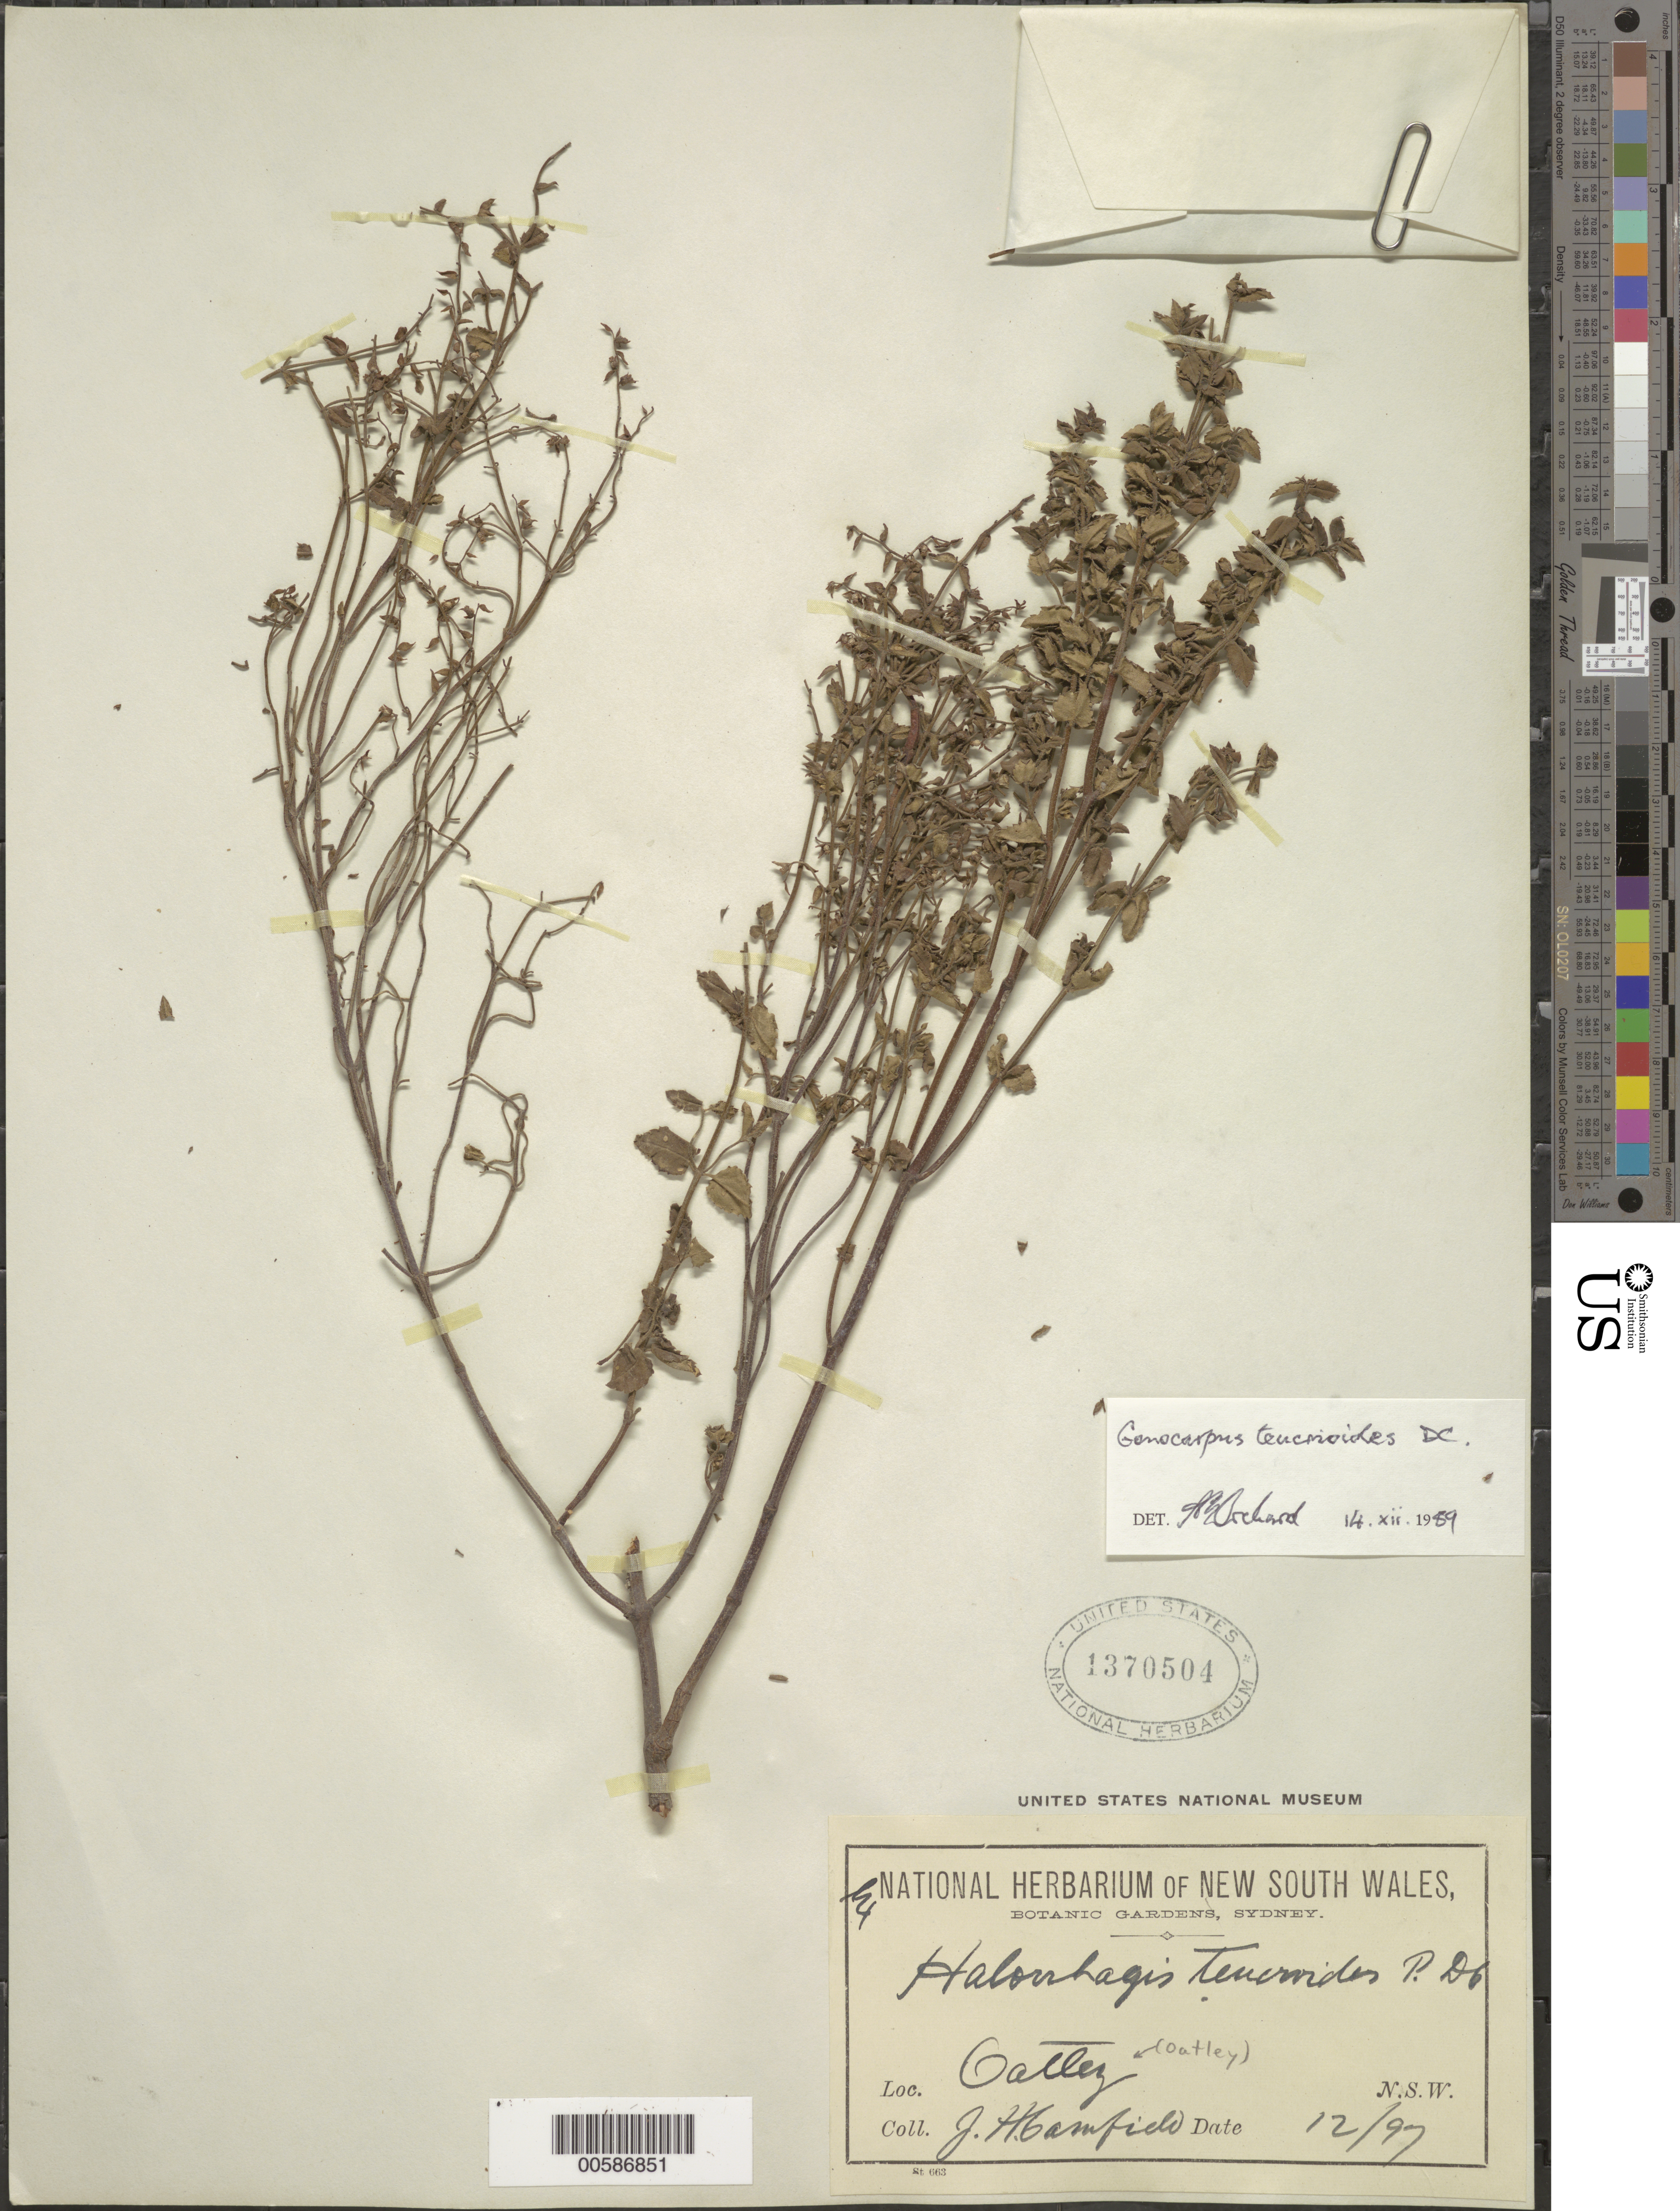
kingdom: Plantae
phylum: Tracheophyta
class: Magnoliopsida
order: Saxifragales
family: Haloragaceae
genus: Gonocarpus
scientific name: Gonocarpus teucrioides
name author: DC.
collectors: J. Camfield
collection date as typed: Dec 1897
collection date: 1897-12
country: Australia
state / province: New South Wales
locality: Oatley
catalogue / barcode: US 1370504